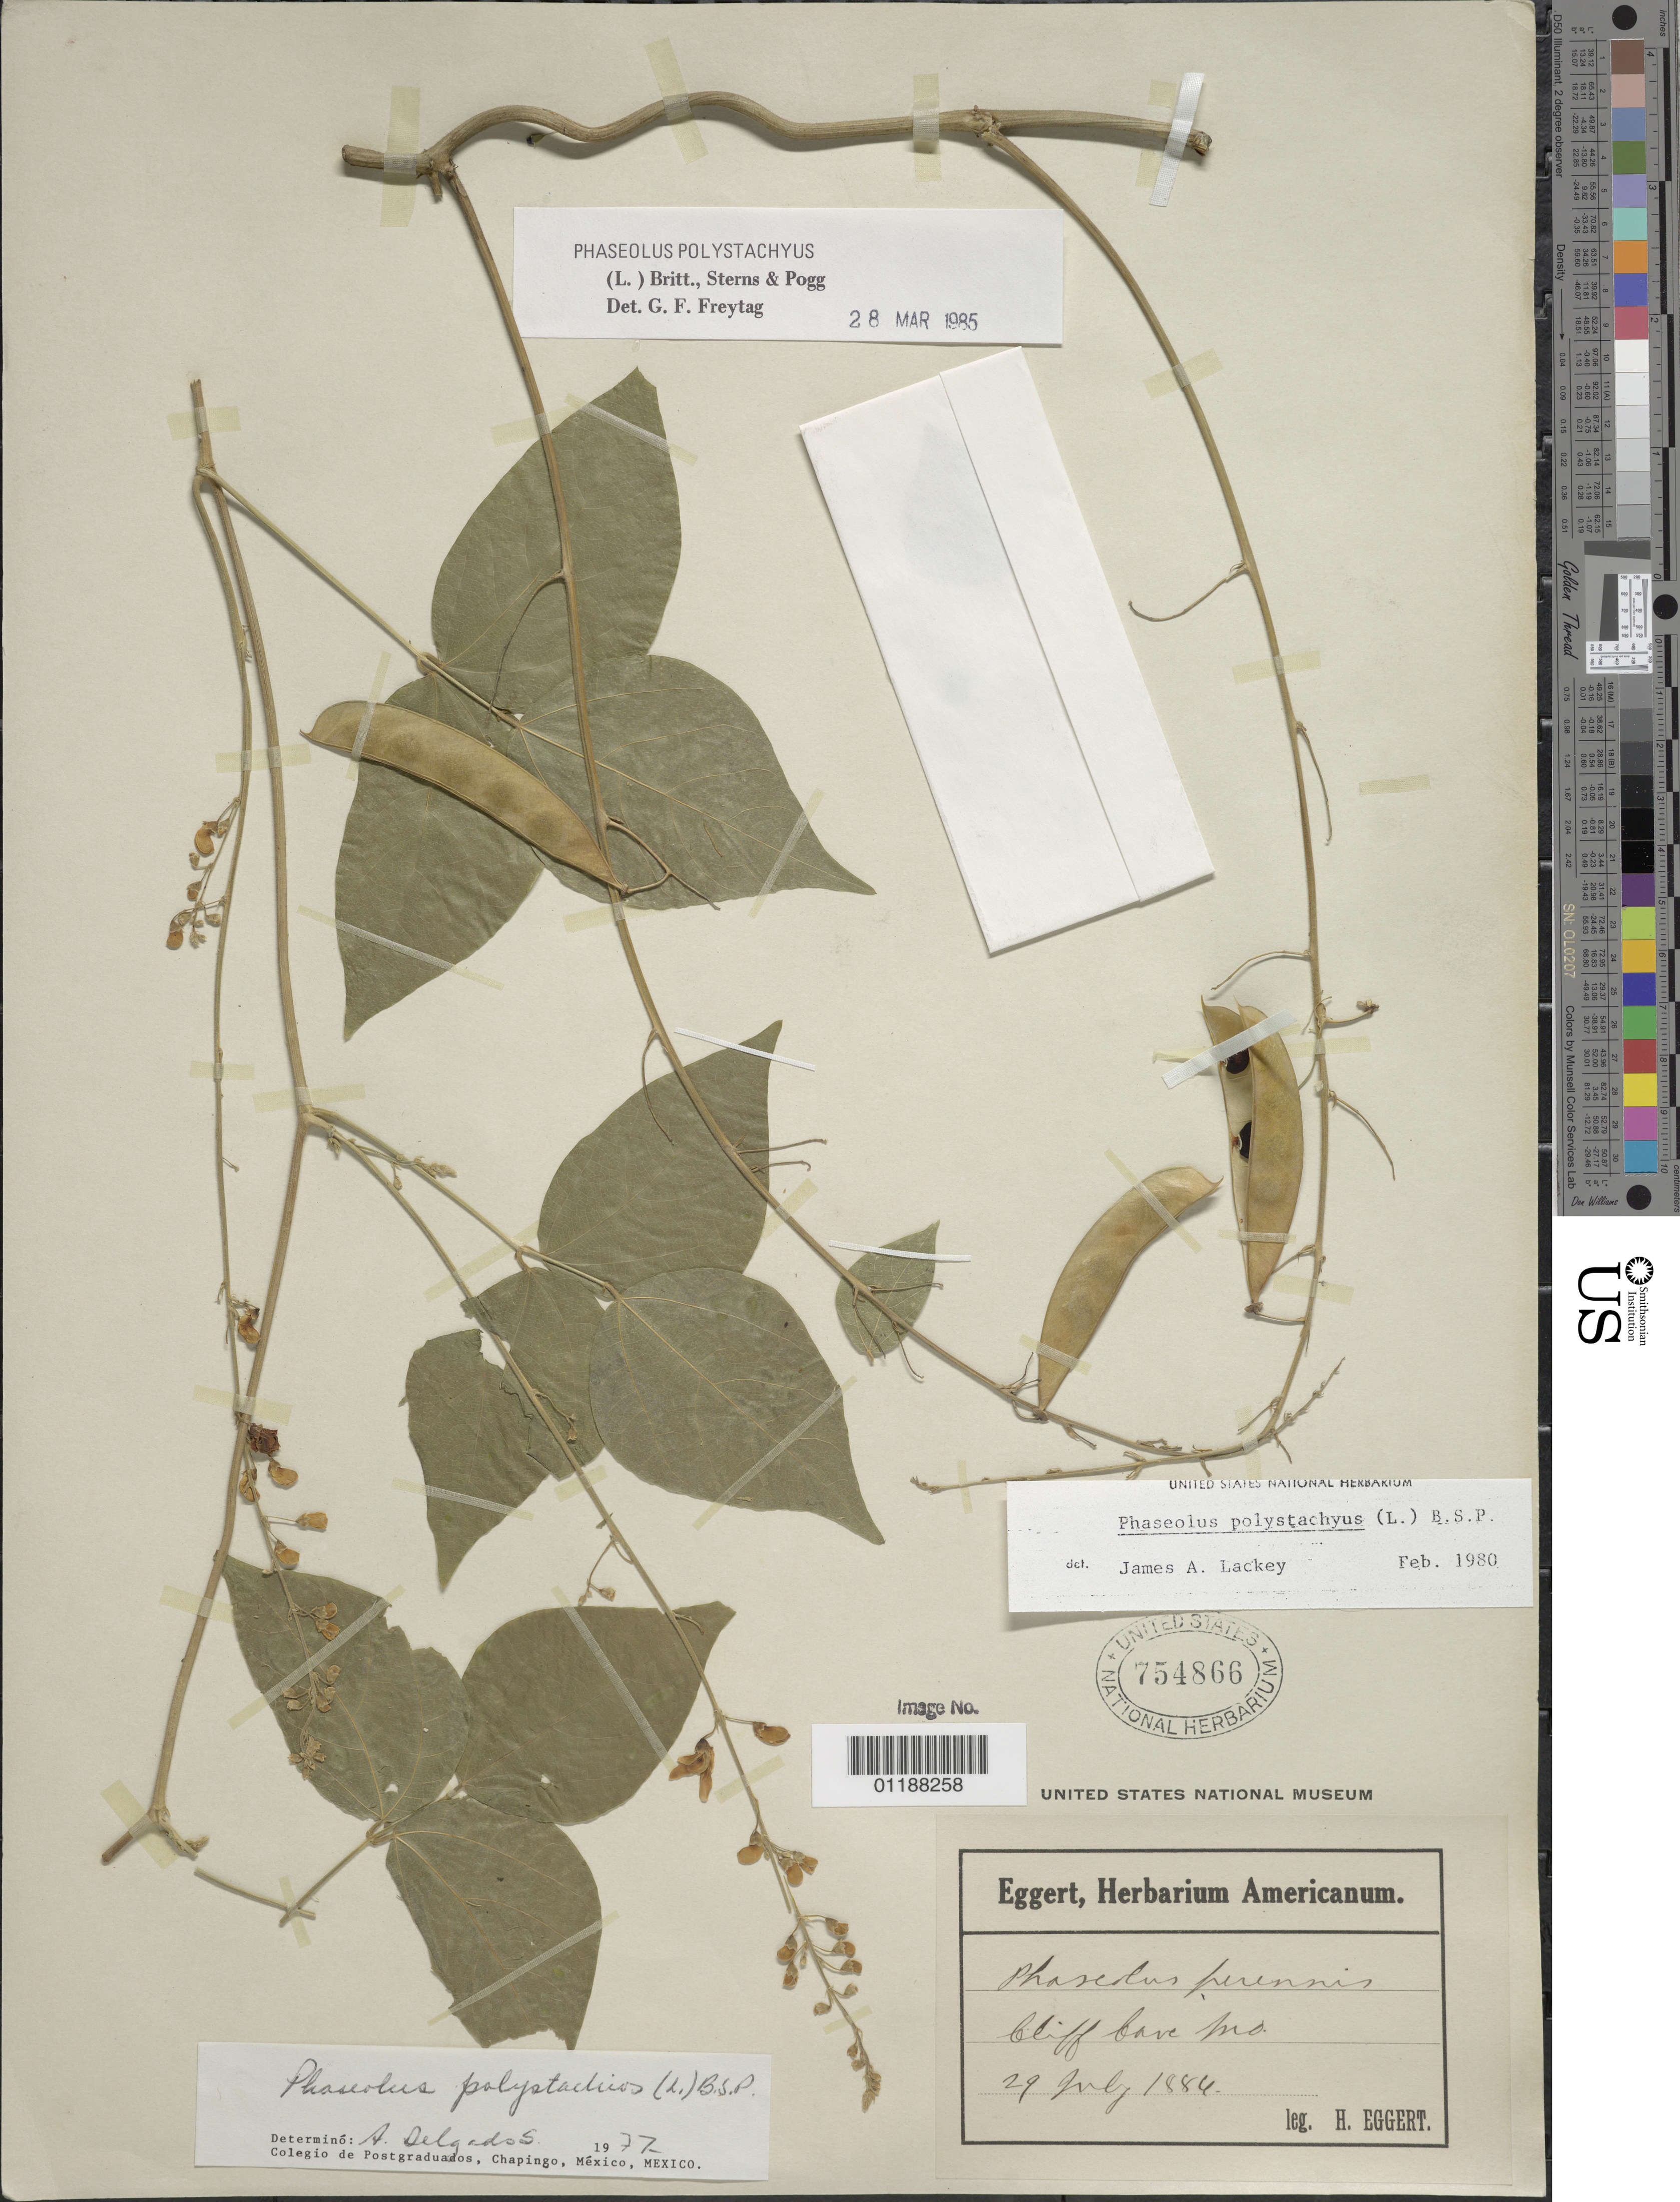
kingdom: Plantae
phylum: Tracheophyta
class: Magnoliopsida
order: Fabales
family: Fabaceae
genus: Phaseolus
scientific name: Phaseolus polystachios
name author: (L.) Britton, Stearns & Poggenb.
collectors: H. Eggert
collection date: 1884-07-29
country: United States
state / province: Missouri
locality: Cliff Cave.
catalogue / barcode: US 754866